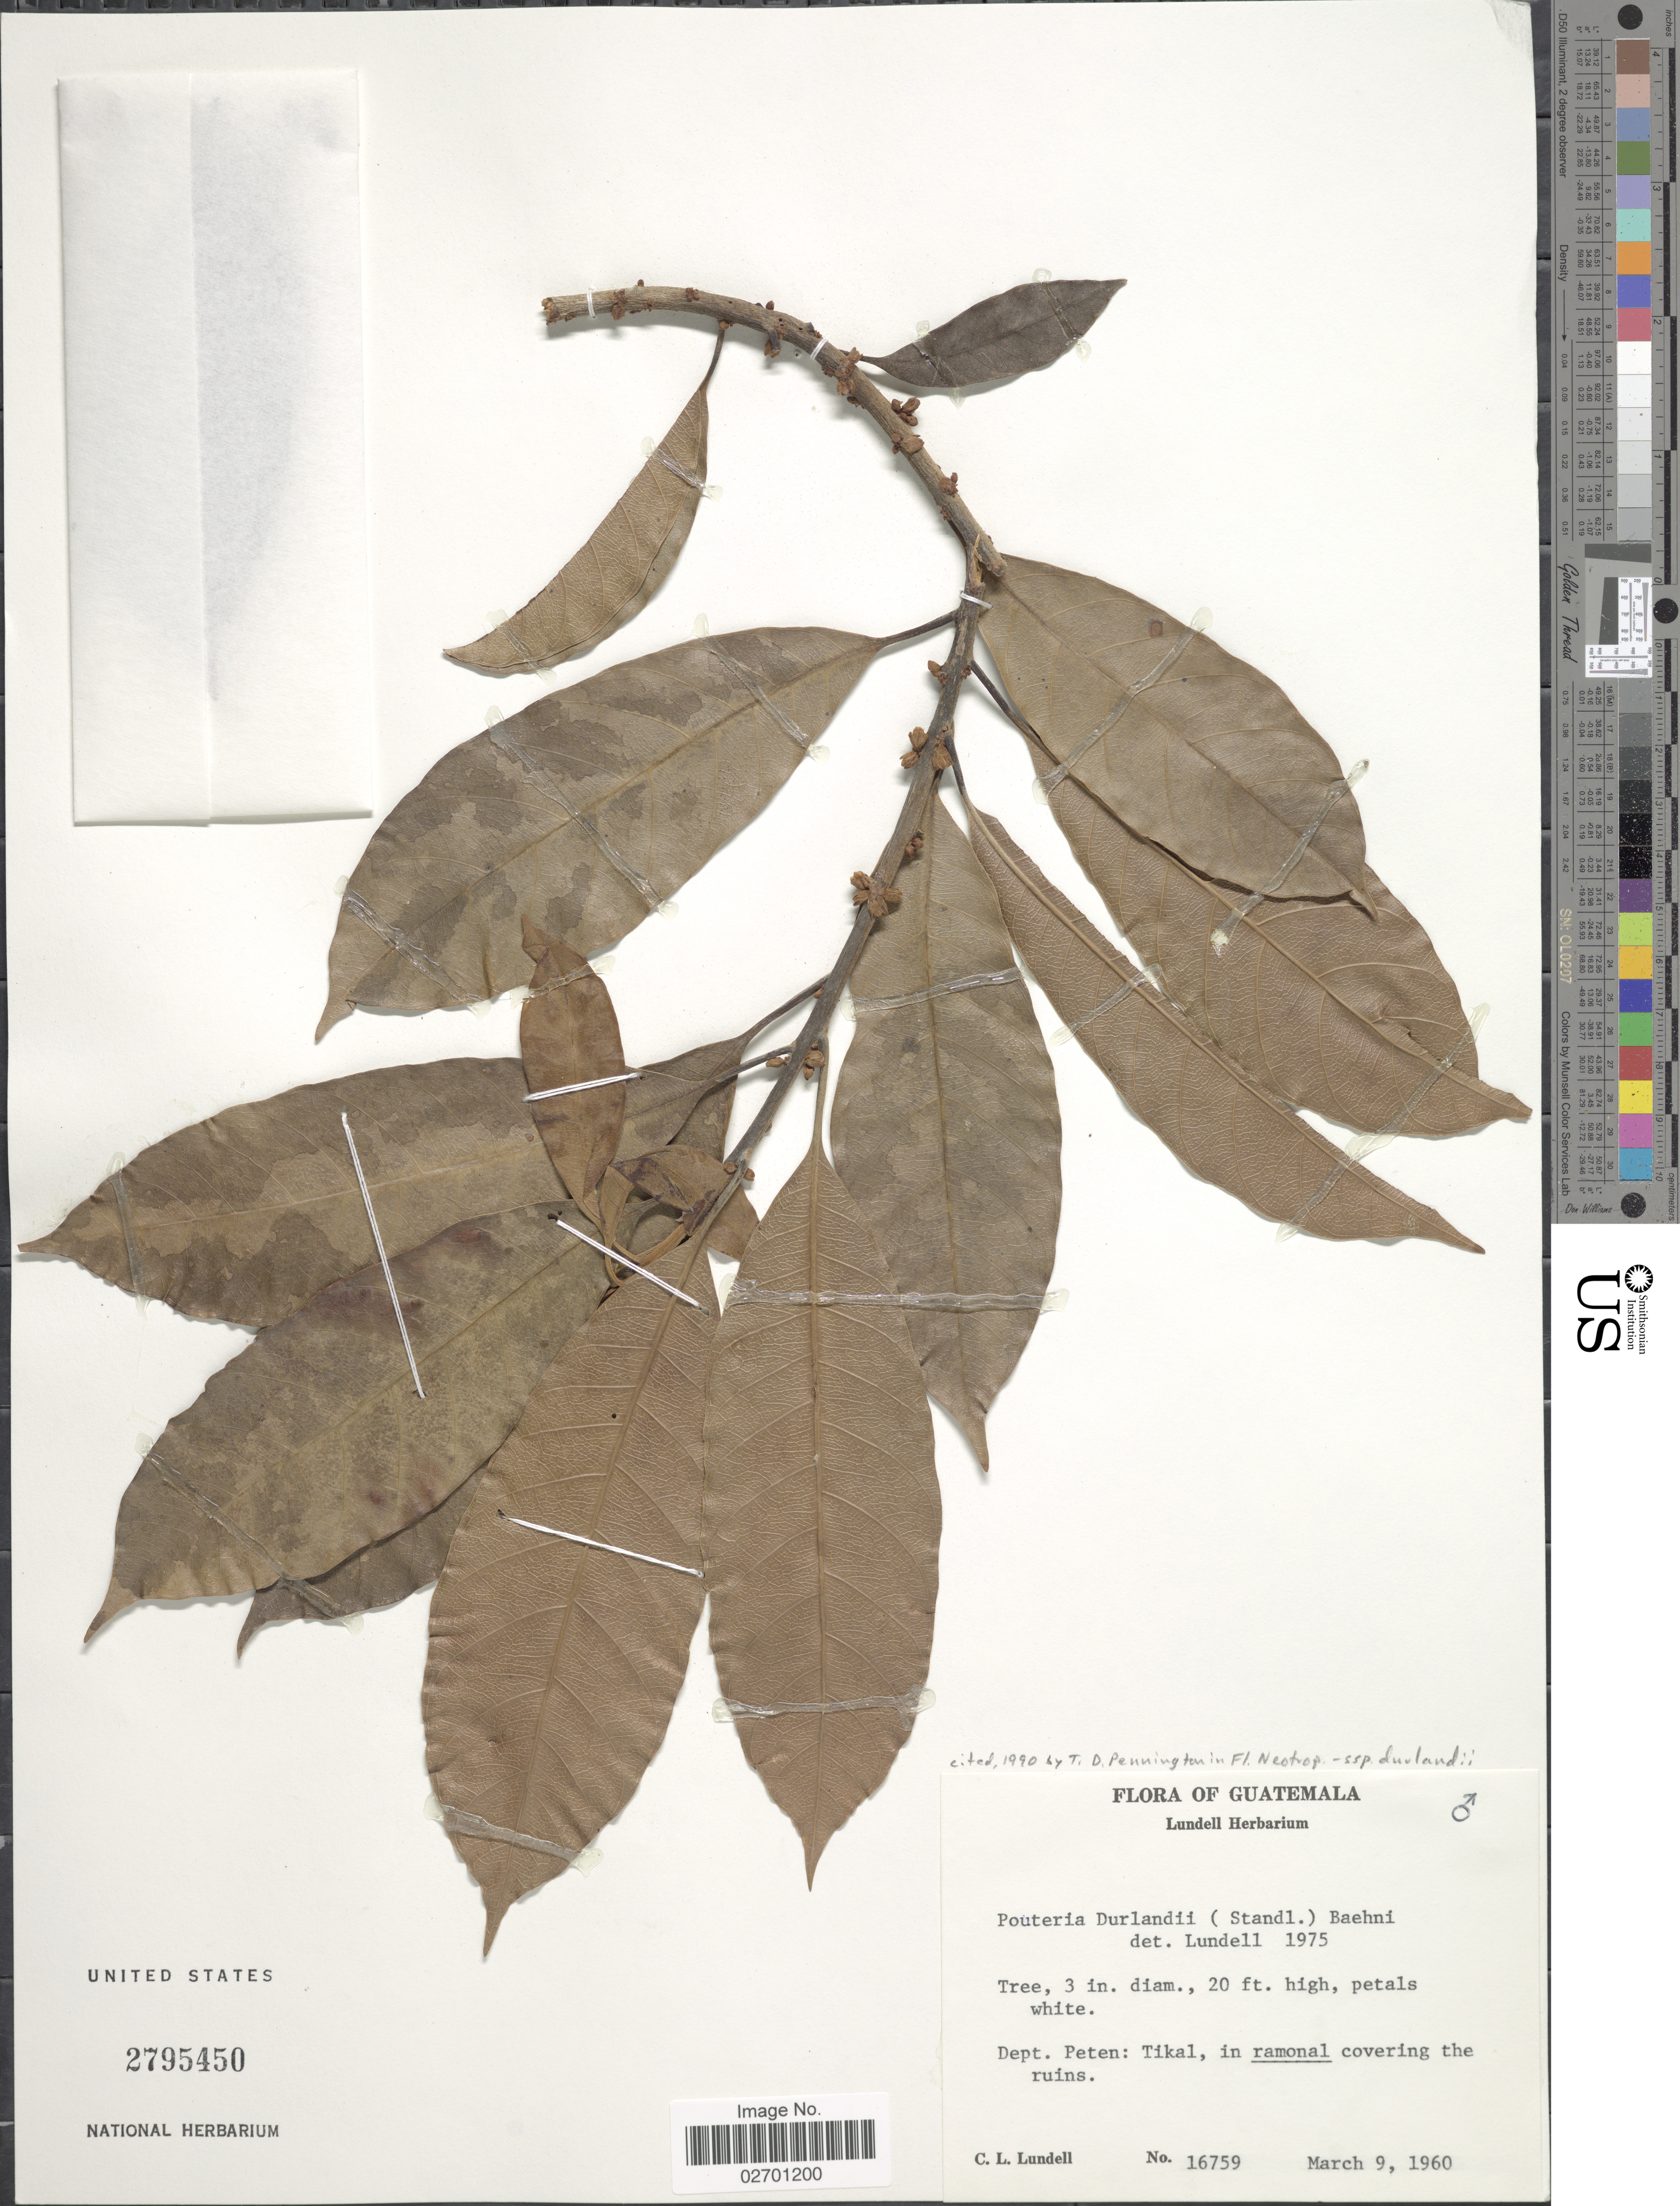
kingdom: Plantae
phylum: Tracheophyta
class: Magnoliopsida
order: Ericales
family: Sapotaceae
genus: Pouteria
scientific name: Pouteria durlandii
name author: (Standl.) Baehni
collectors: C. L. Lundell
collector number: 16759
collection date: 1960-03-09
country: Guatemala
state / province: El Petén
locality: Tikal, in ramonal covering the ruins.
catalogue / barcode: US 2795450